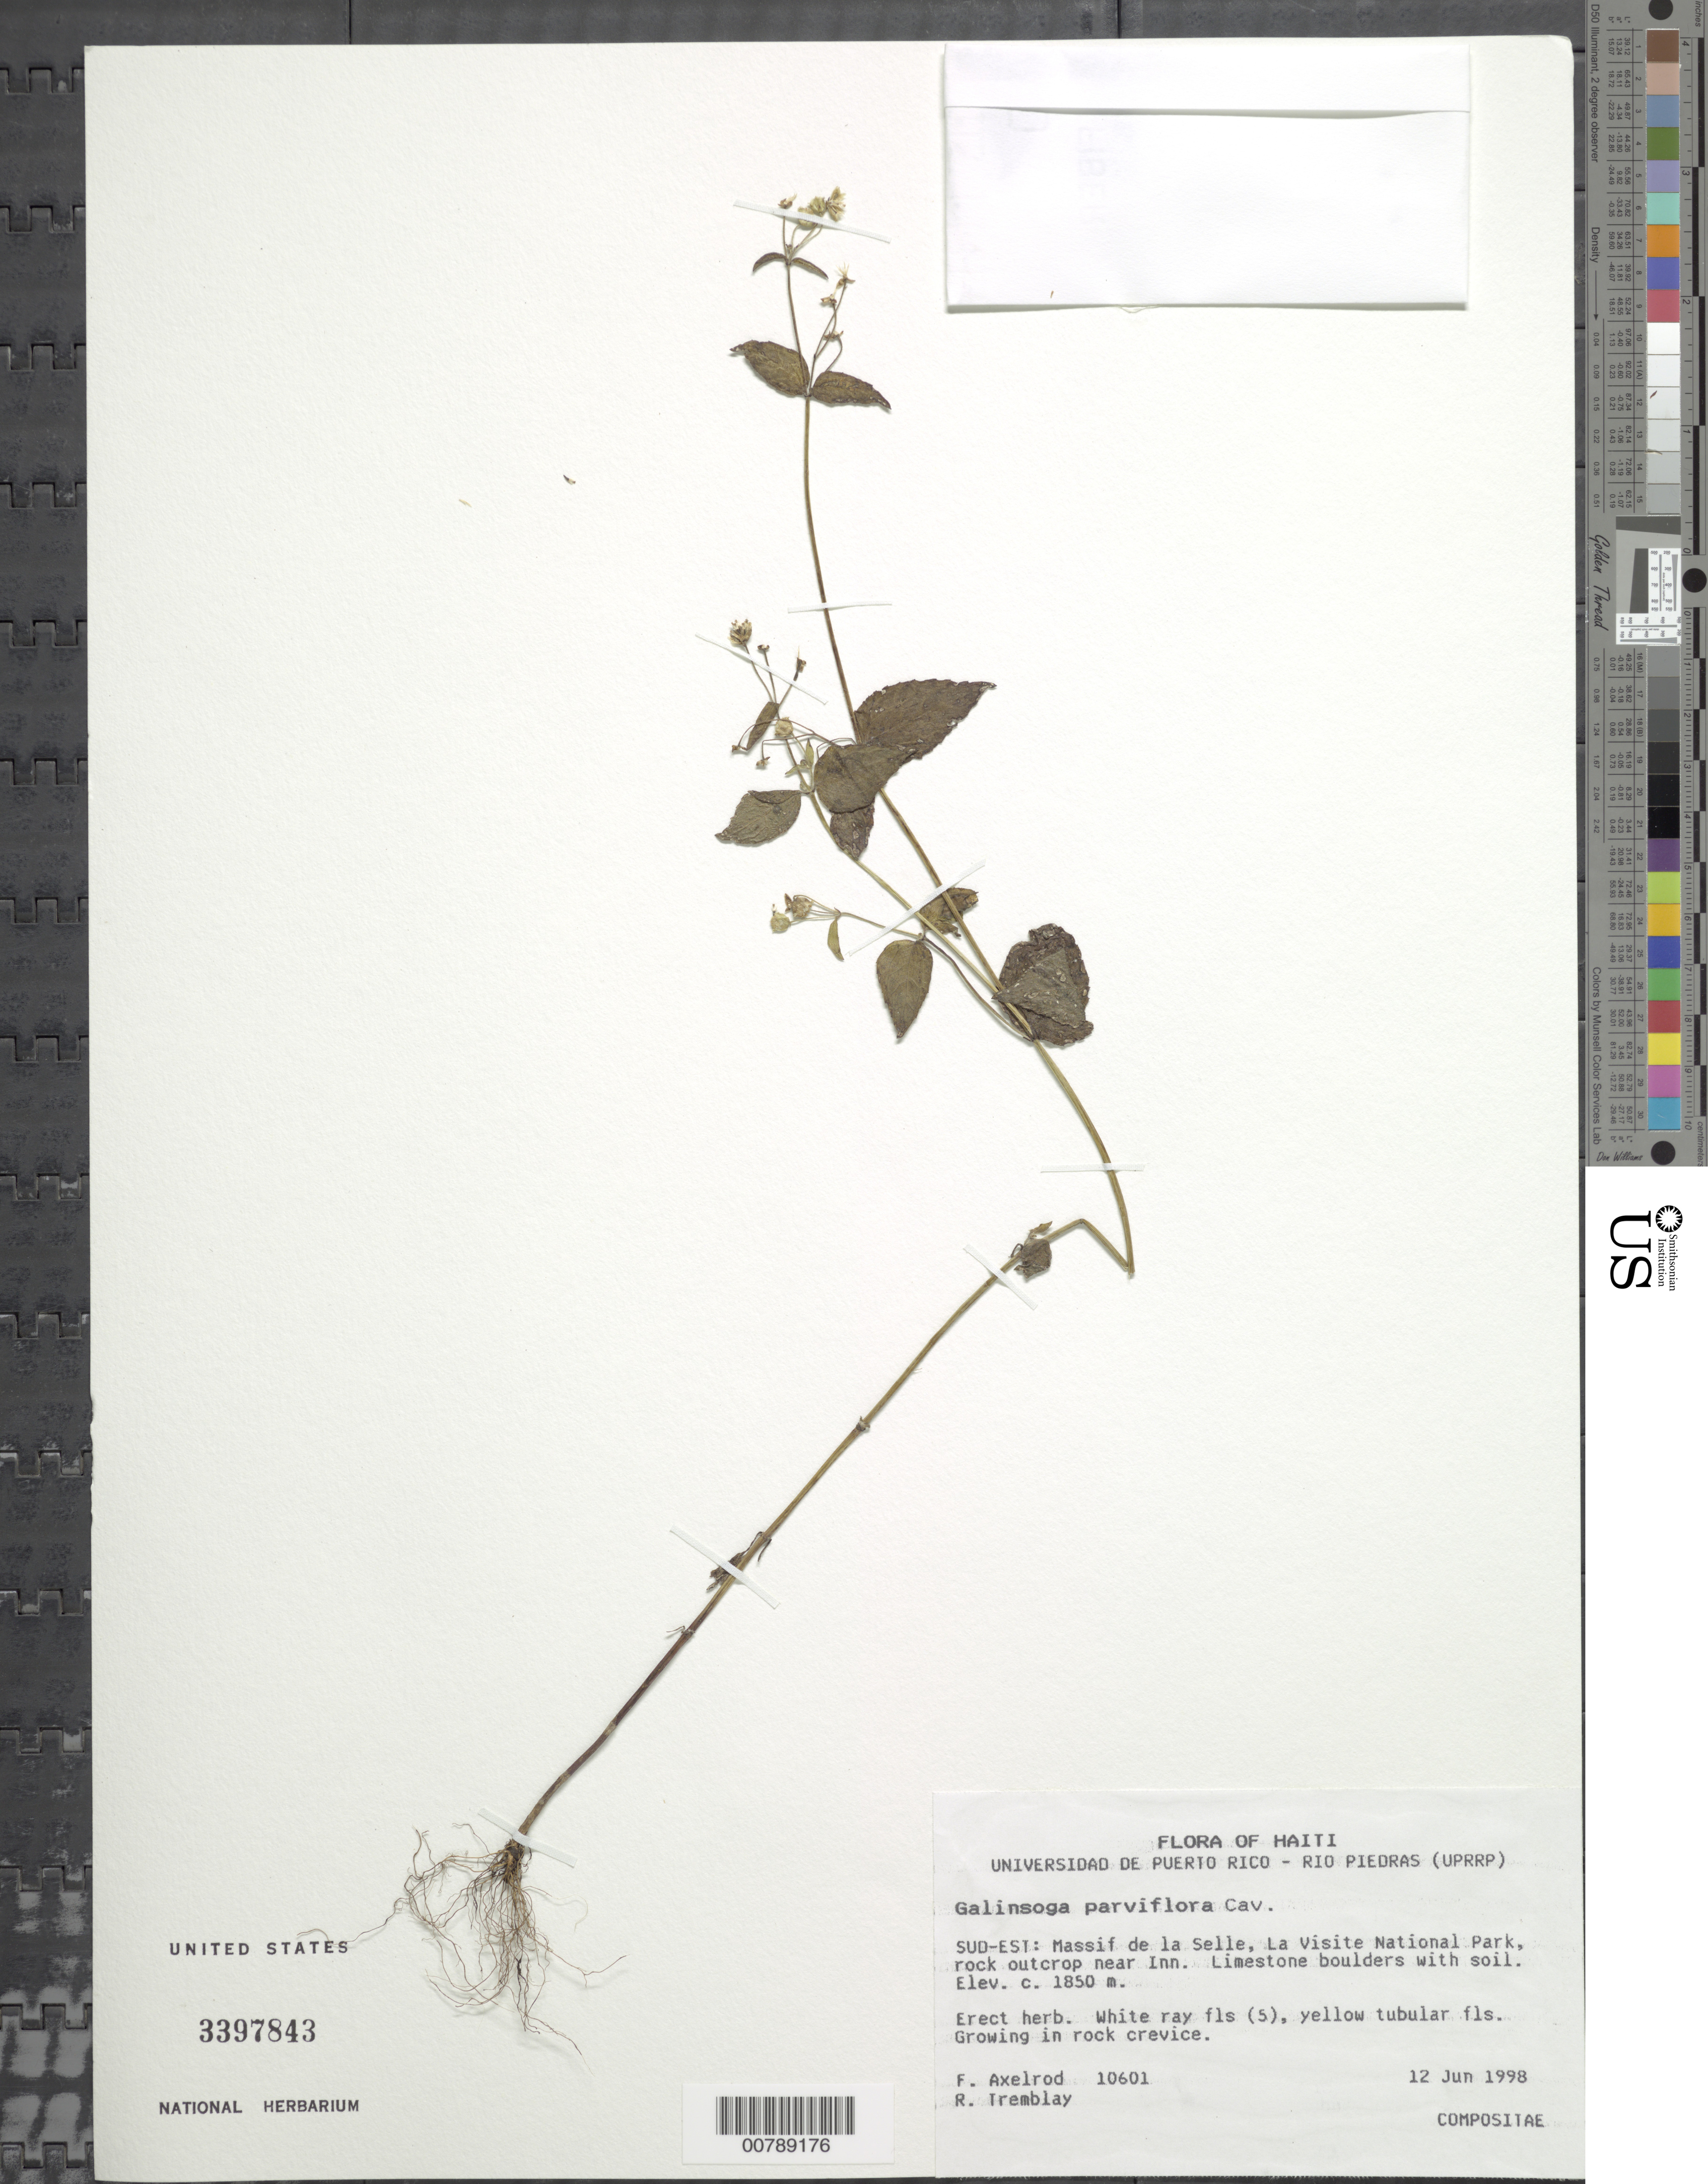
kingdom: Plantae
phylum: Tracheophyta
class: Magnoliopsida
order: Asterales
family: Asteraceae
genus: Galinsoga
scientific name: Galinsoga parviflora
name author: Cav.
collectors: F. S. Axelrod & R. L. Tremblay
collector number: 10601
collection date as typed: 12 Jun 1988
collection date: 1988-06-12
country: Haiti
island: Hispaniola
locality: Sud-Est: Massif de la Selle, La Visite National Park, rock outcrop near Inn. Limestone boulders with soil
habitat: Growing in rock crevice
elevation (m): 1850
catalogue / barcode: US 3397843